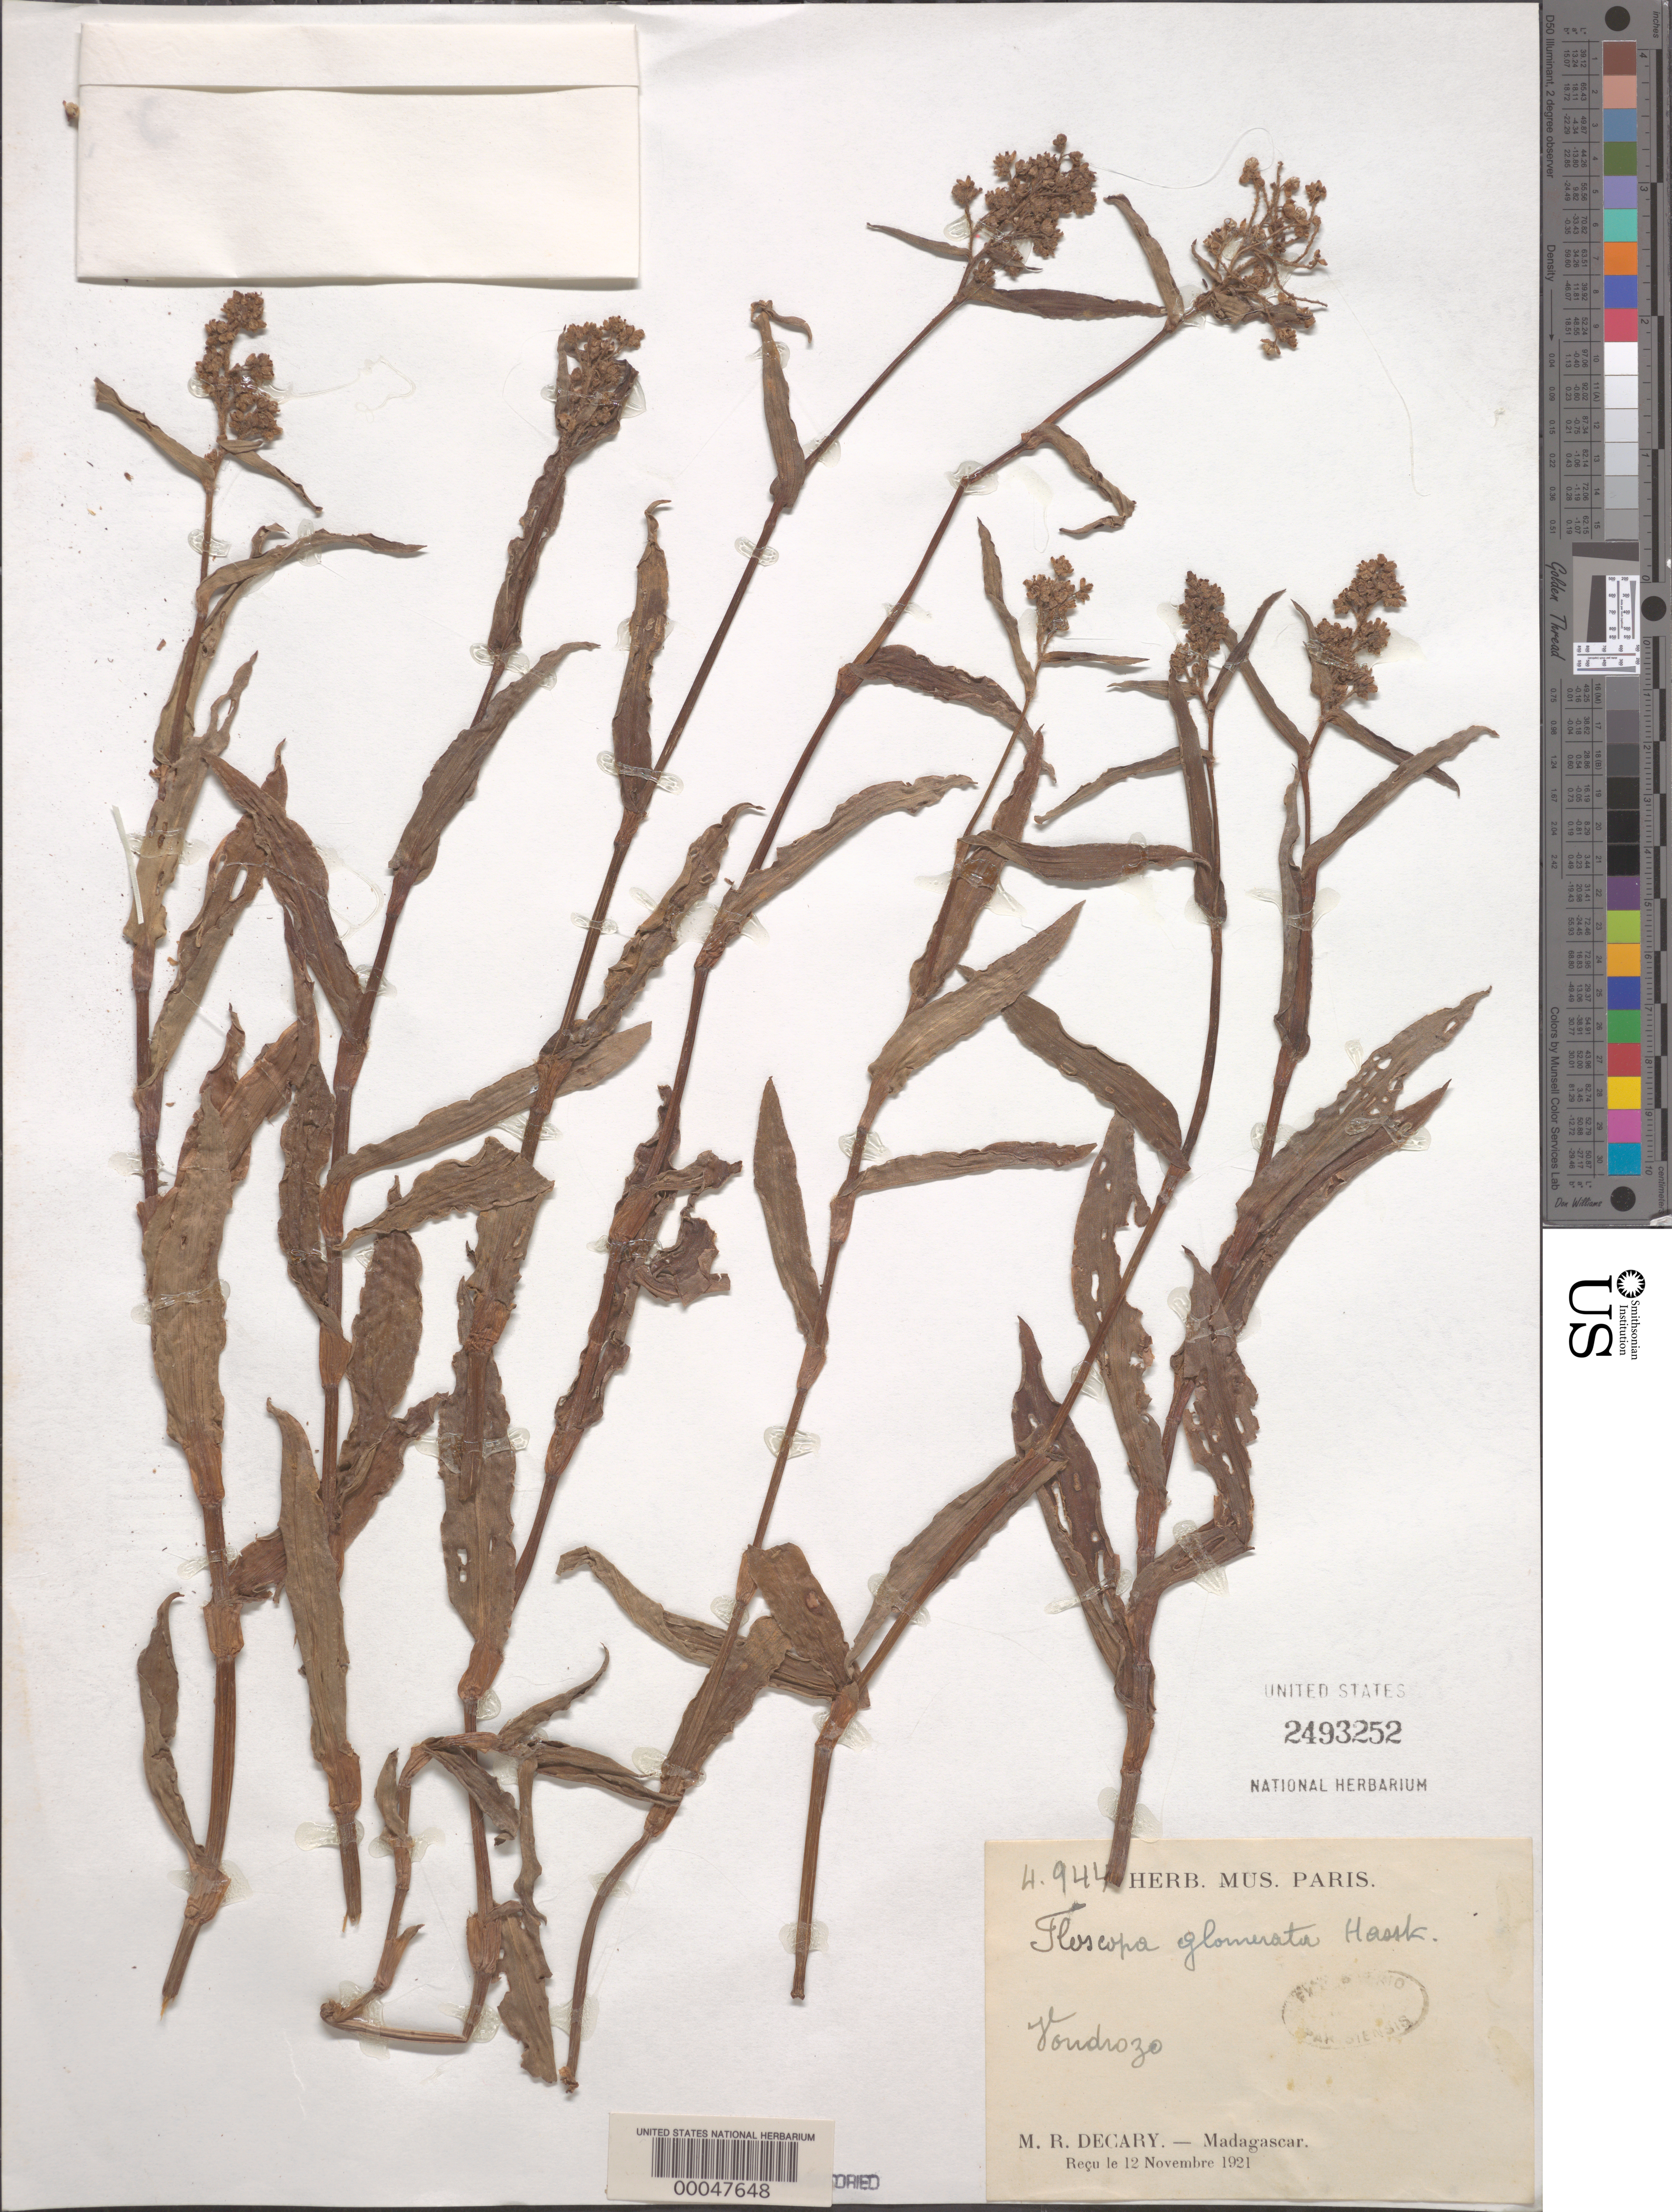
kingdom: Plantae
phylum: Tracheophyta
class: Liliopsida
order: Commelinales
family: Commelinaceae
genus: Floscopa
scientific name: Floscopa glomerata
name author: (Willd. ex Schult. & Schult. f.) Hassk.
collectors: R. Decary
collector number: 4.944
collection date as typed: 12 Nov 1921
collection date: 1921-11-12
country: Madagascar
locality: Foudrozo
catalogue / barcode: US 2493252